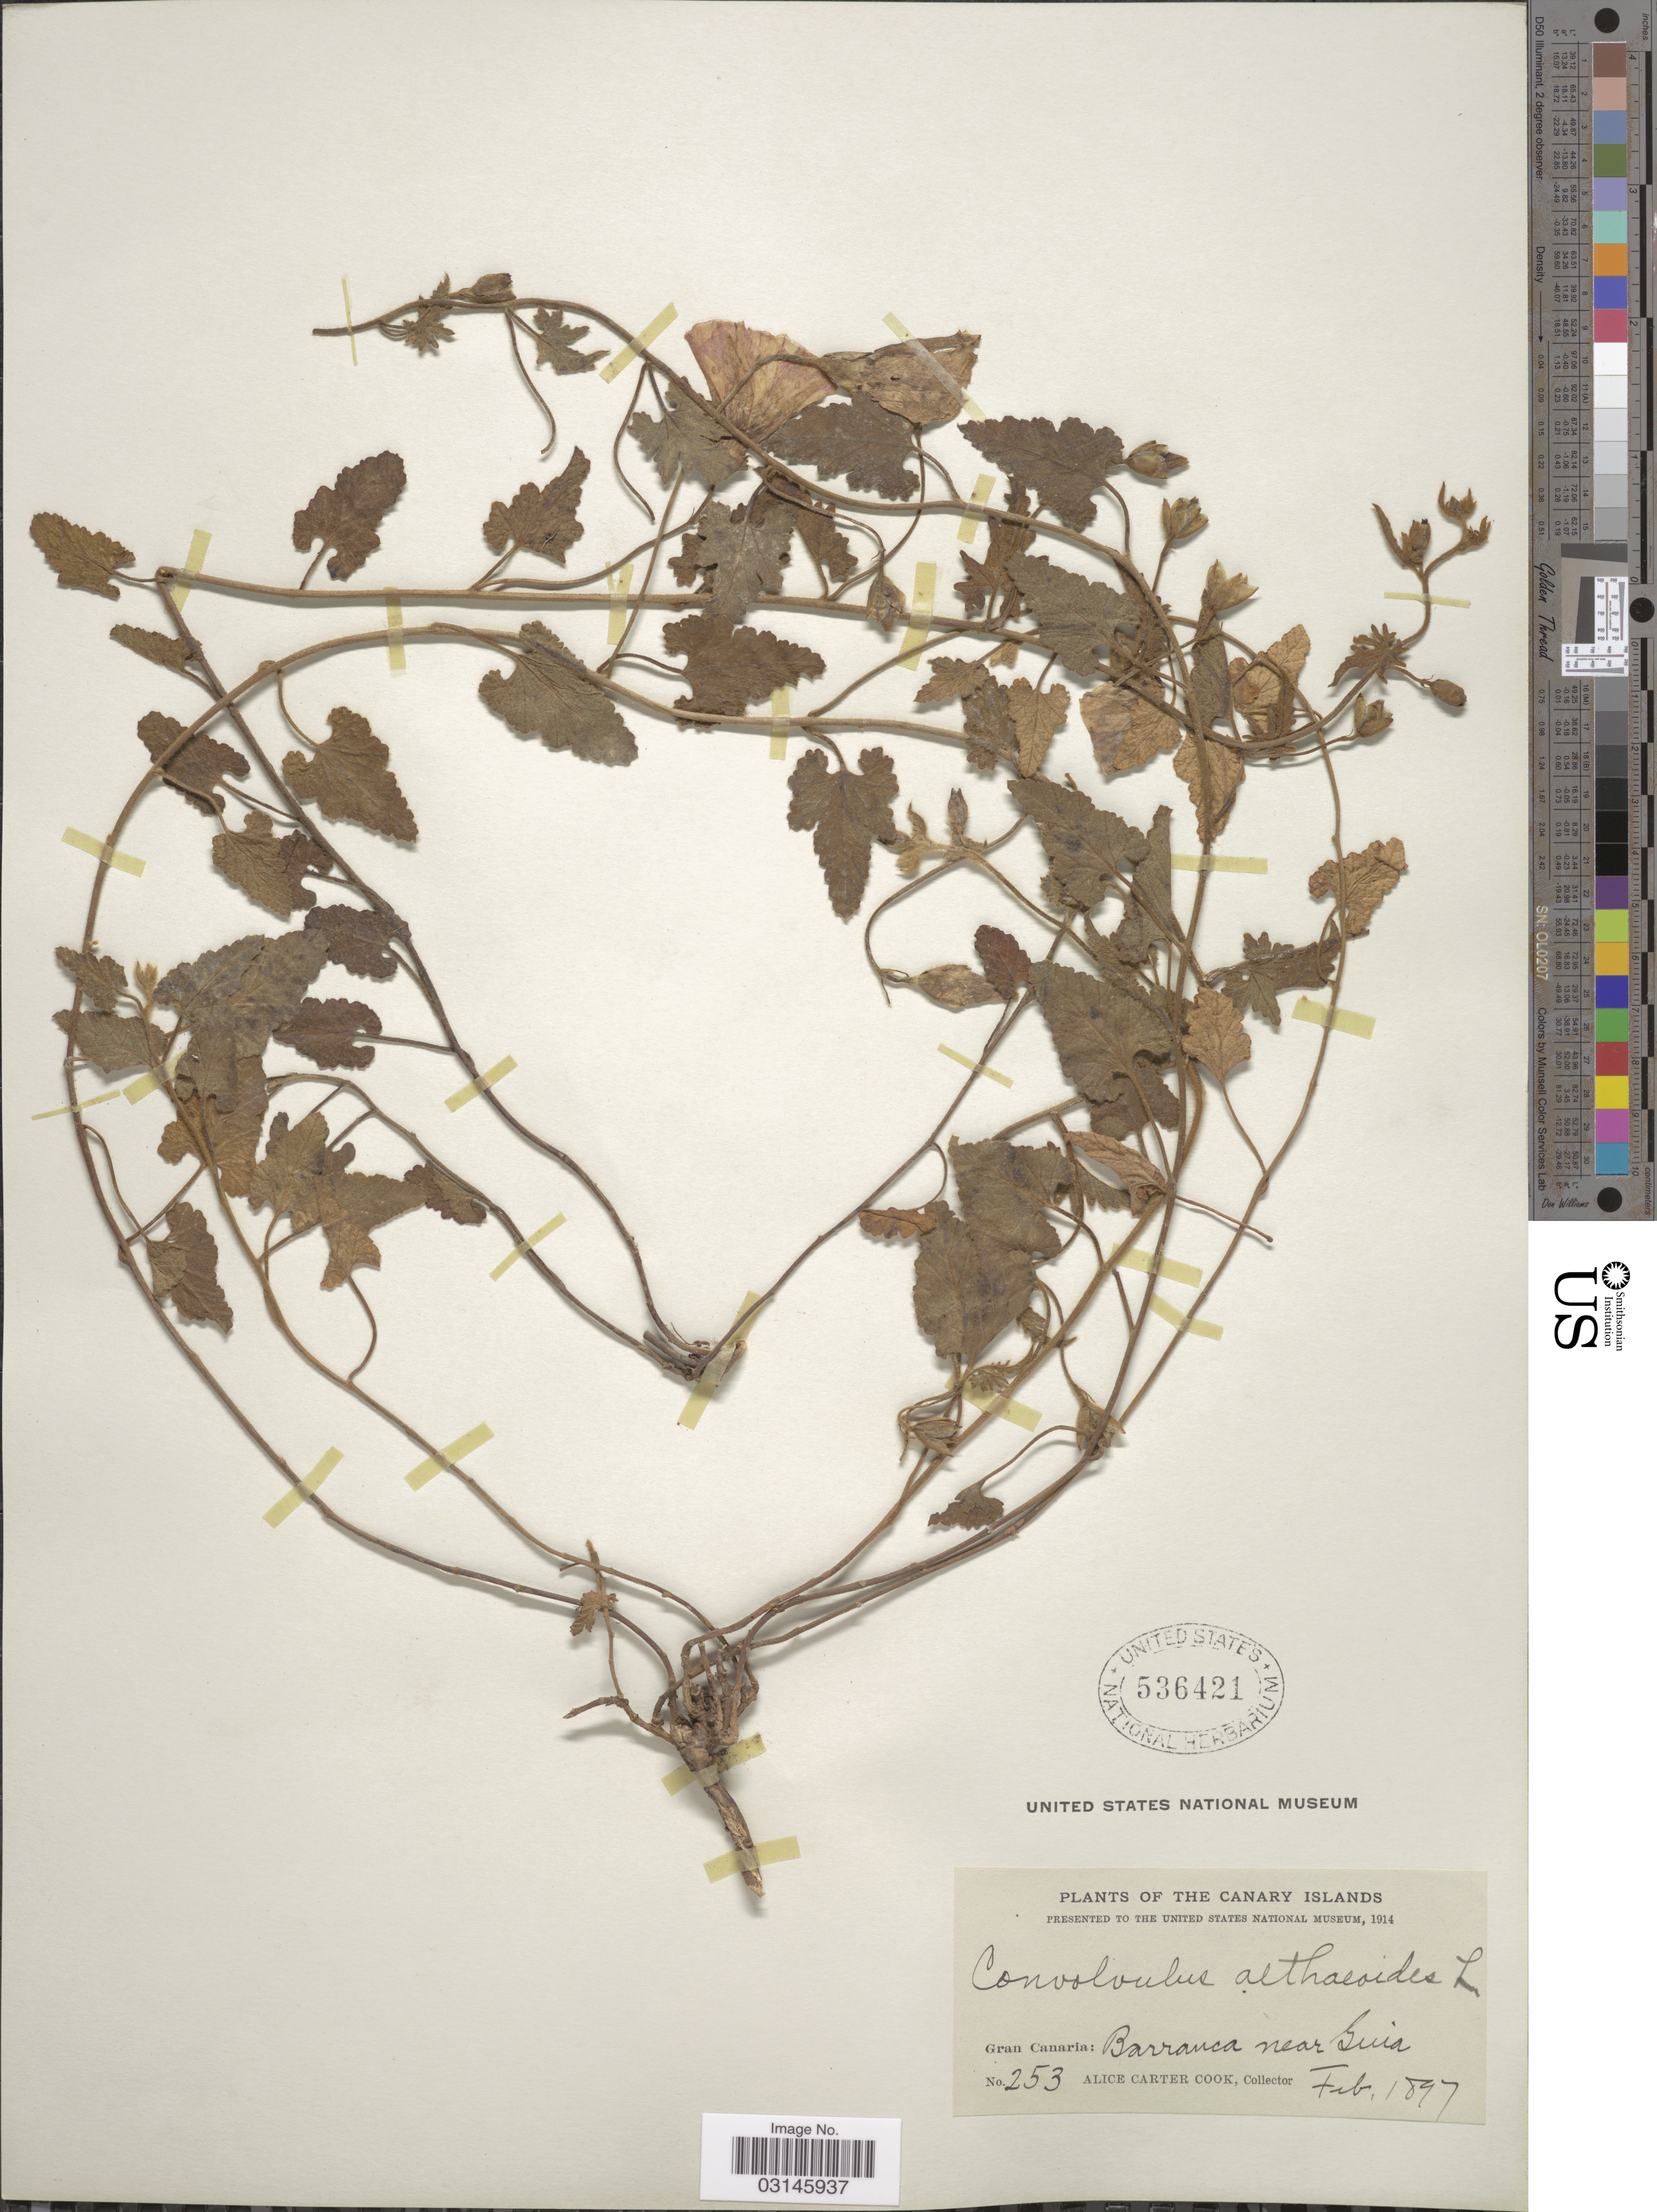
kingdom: Plantae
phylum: Tracheophyta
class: Magnoliopsida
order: Solanales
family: Convolvulaceae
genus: Convolvulus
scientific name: Convolvulus althaeoides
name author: L.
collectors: Alice C. Cook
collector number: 253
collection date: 1897-02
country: Spain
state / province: Canarias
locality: The Canary Islands, Grand Canaria: Barranca near Guia.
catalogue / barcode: US 536421